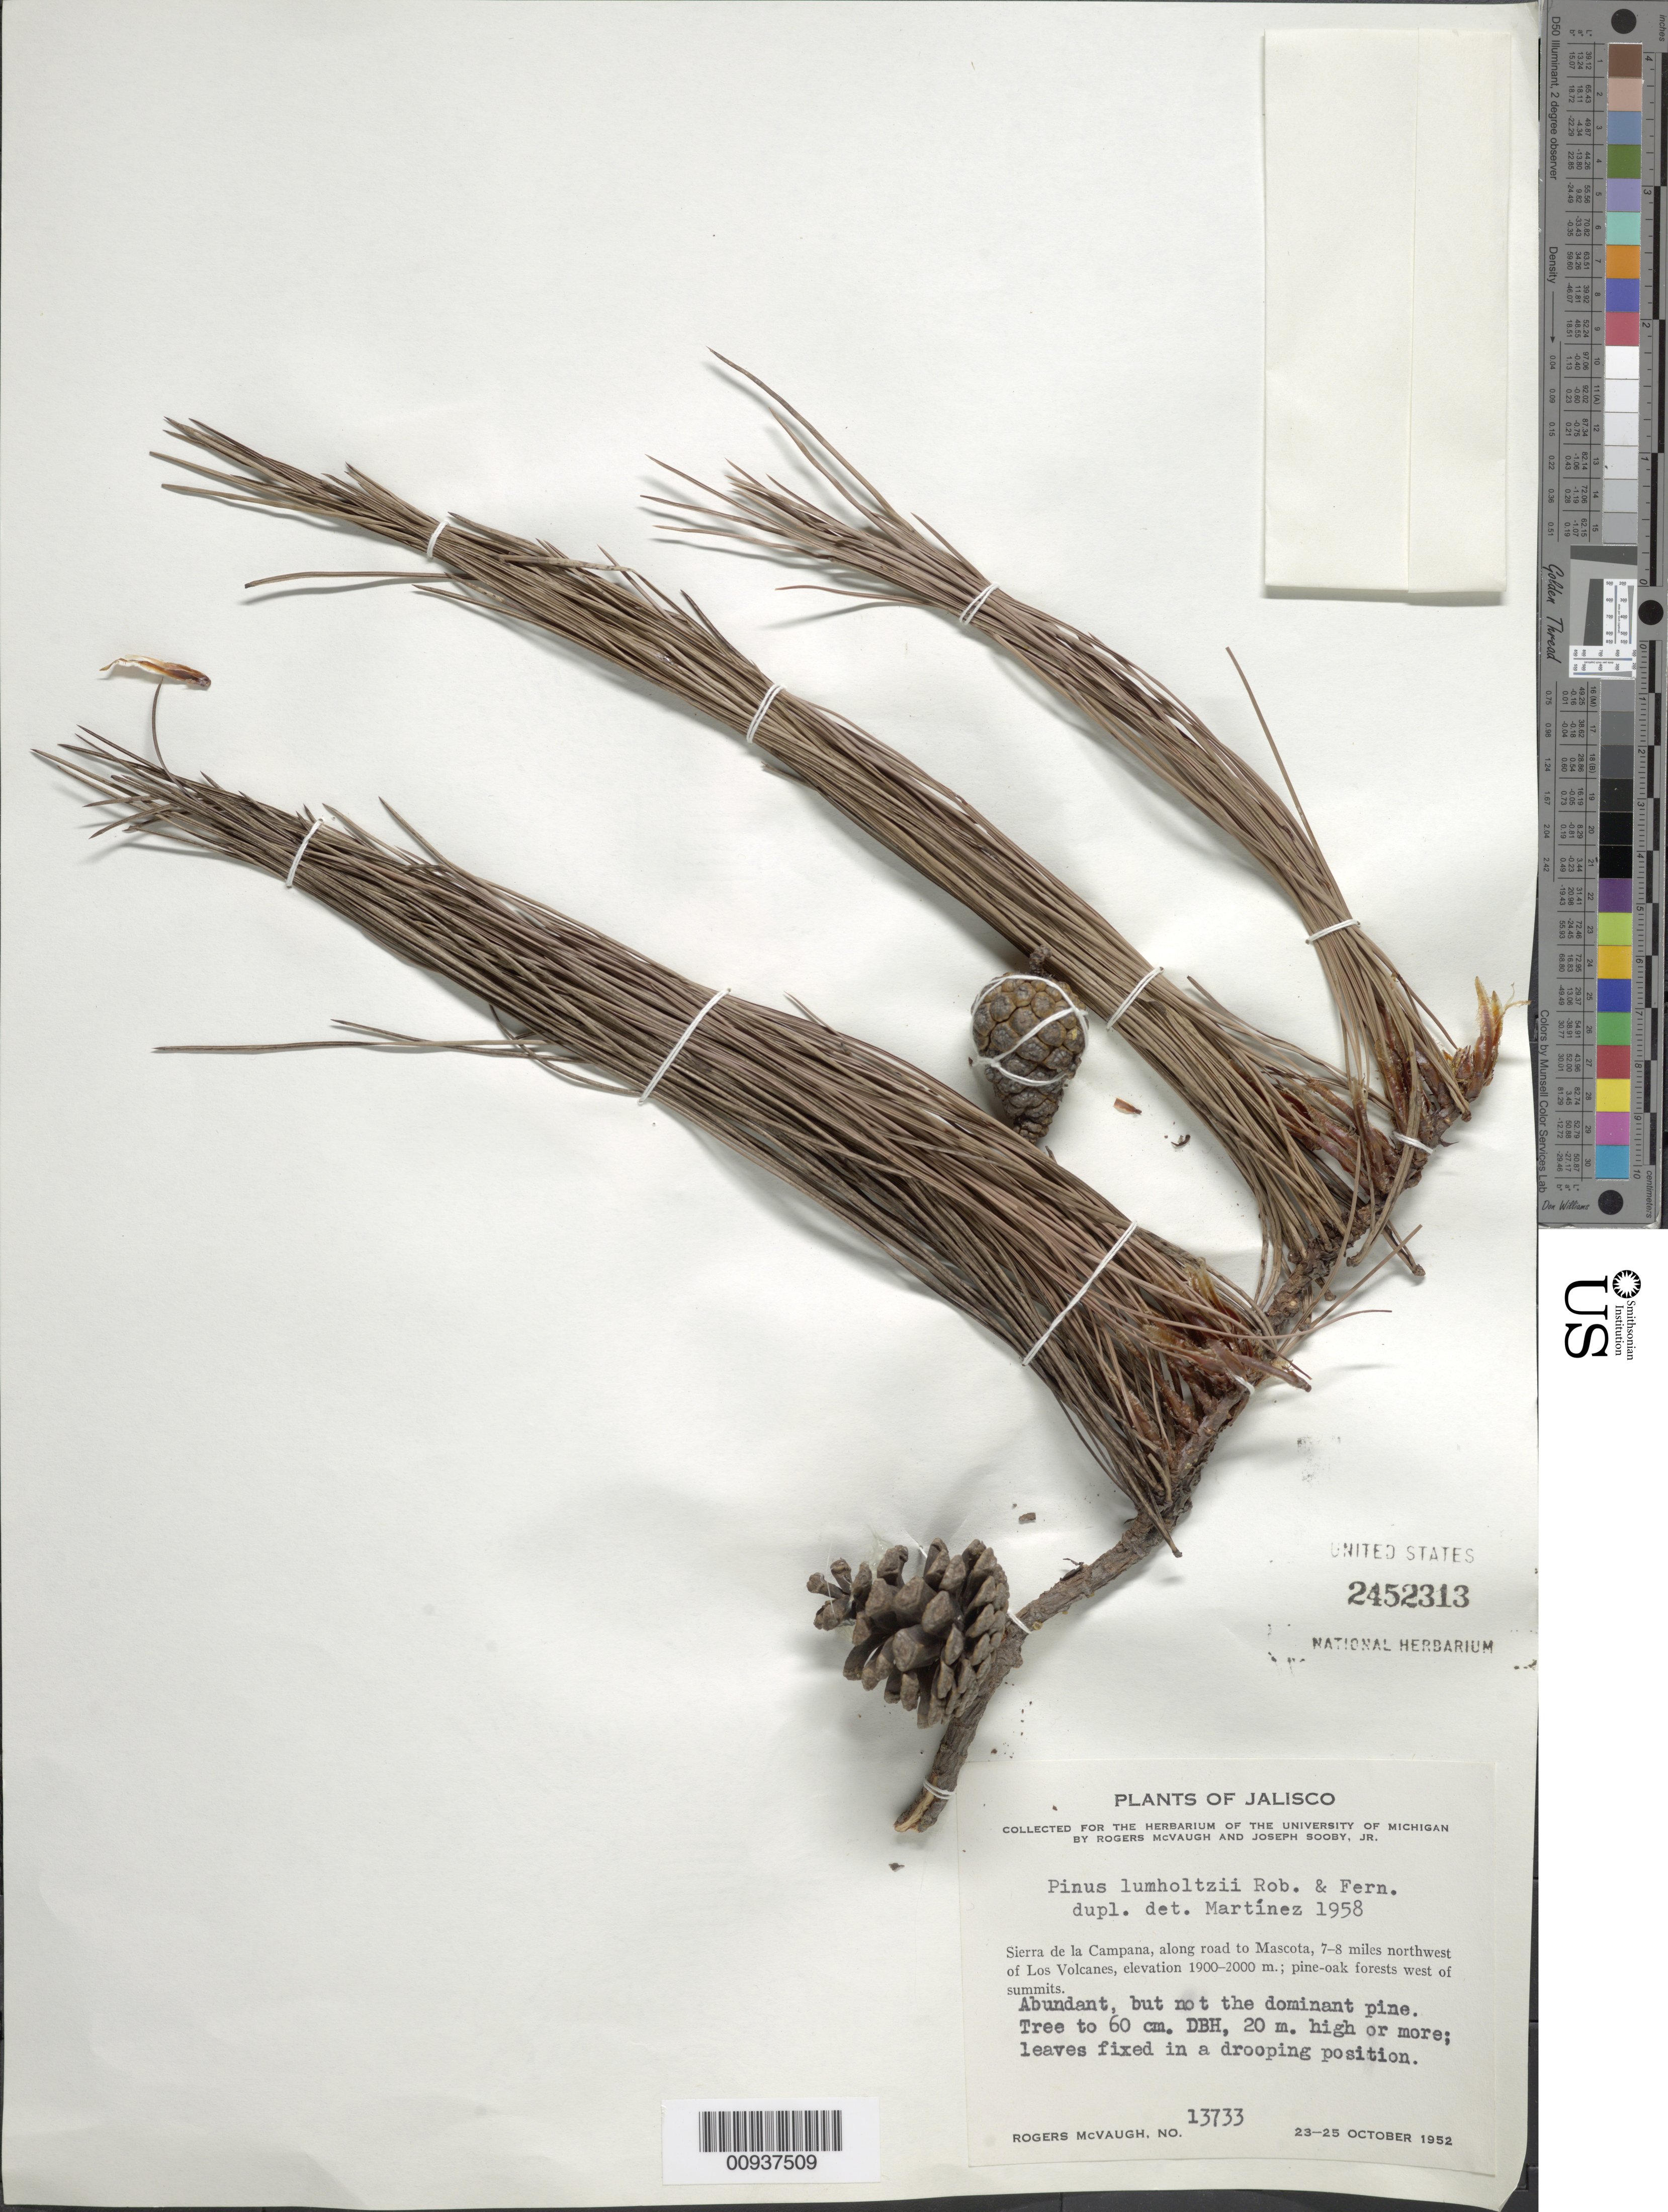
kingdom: Plantae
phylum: Tracheophyta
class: Pinopsida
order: Pinales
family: Pinaceae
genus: Pinus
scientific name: Pinus lumholtzii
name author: B.L. Rob. & Fernald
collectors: R. McVaugh & J. Sooby Jr.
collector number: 13733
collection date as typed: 23 Oct 1952 to 25 Oct 1952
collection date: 1952-10-23/1952-10-25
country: Mexico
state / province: Jalisco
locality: Sierra de la Campana, along road to Mascota, 7-8 miles northwest of Los Volcanes.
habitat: Pine-oak forest west of summits. Abundant, but not the dominant pine.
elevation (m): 2000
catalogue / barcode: US 2452313